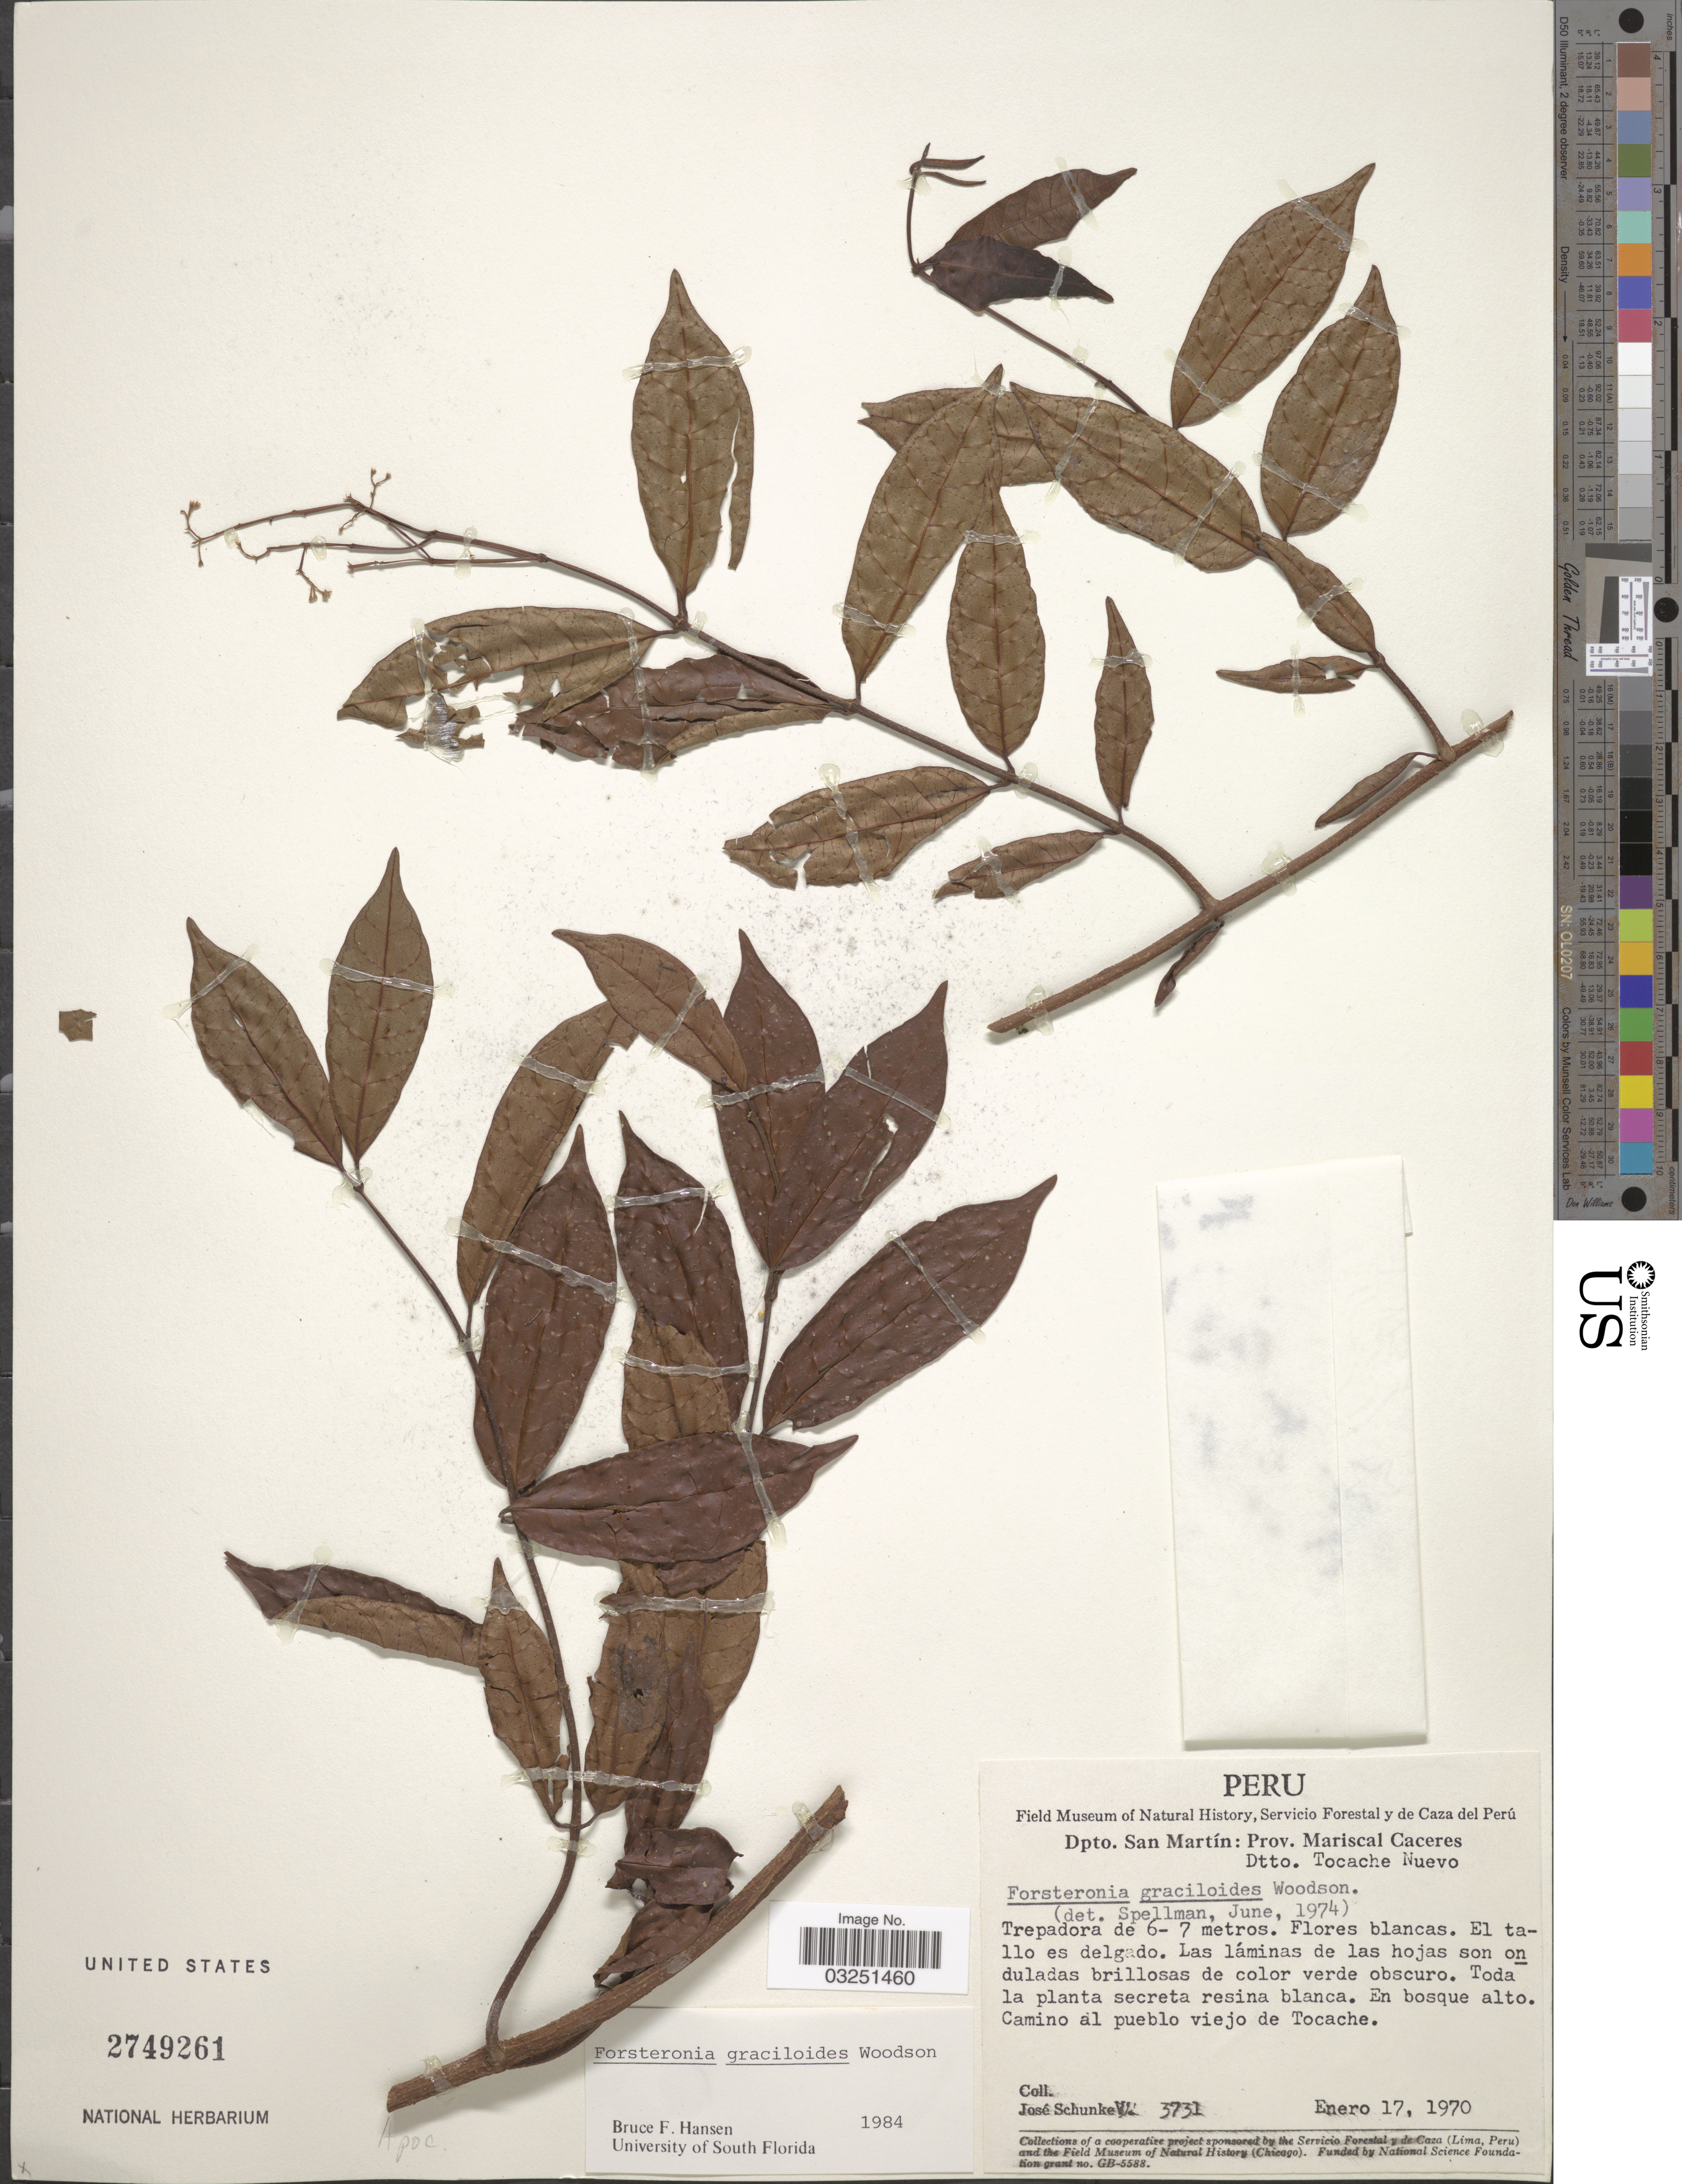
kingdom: Plantae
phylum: Tracheophyta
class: Magnoliopsida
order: Gentianales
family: Apocynaceae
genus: Forsteronia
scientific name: Forsteronia graciloides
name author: Woodson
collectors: J. Schunke Vigo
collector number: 3731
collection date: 1970-01-17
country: Peru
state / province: San Martín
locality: Dpto. San Martín: Prov. Mariscal Caceres. Dtto. Tocache Nuevo. Camino al pueblo viejo de Tocache.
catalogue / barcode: US 2749261